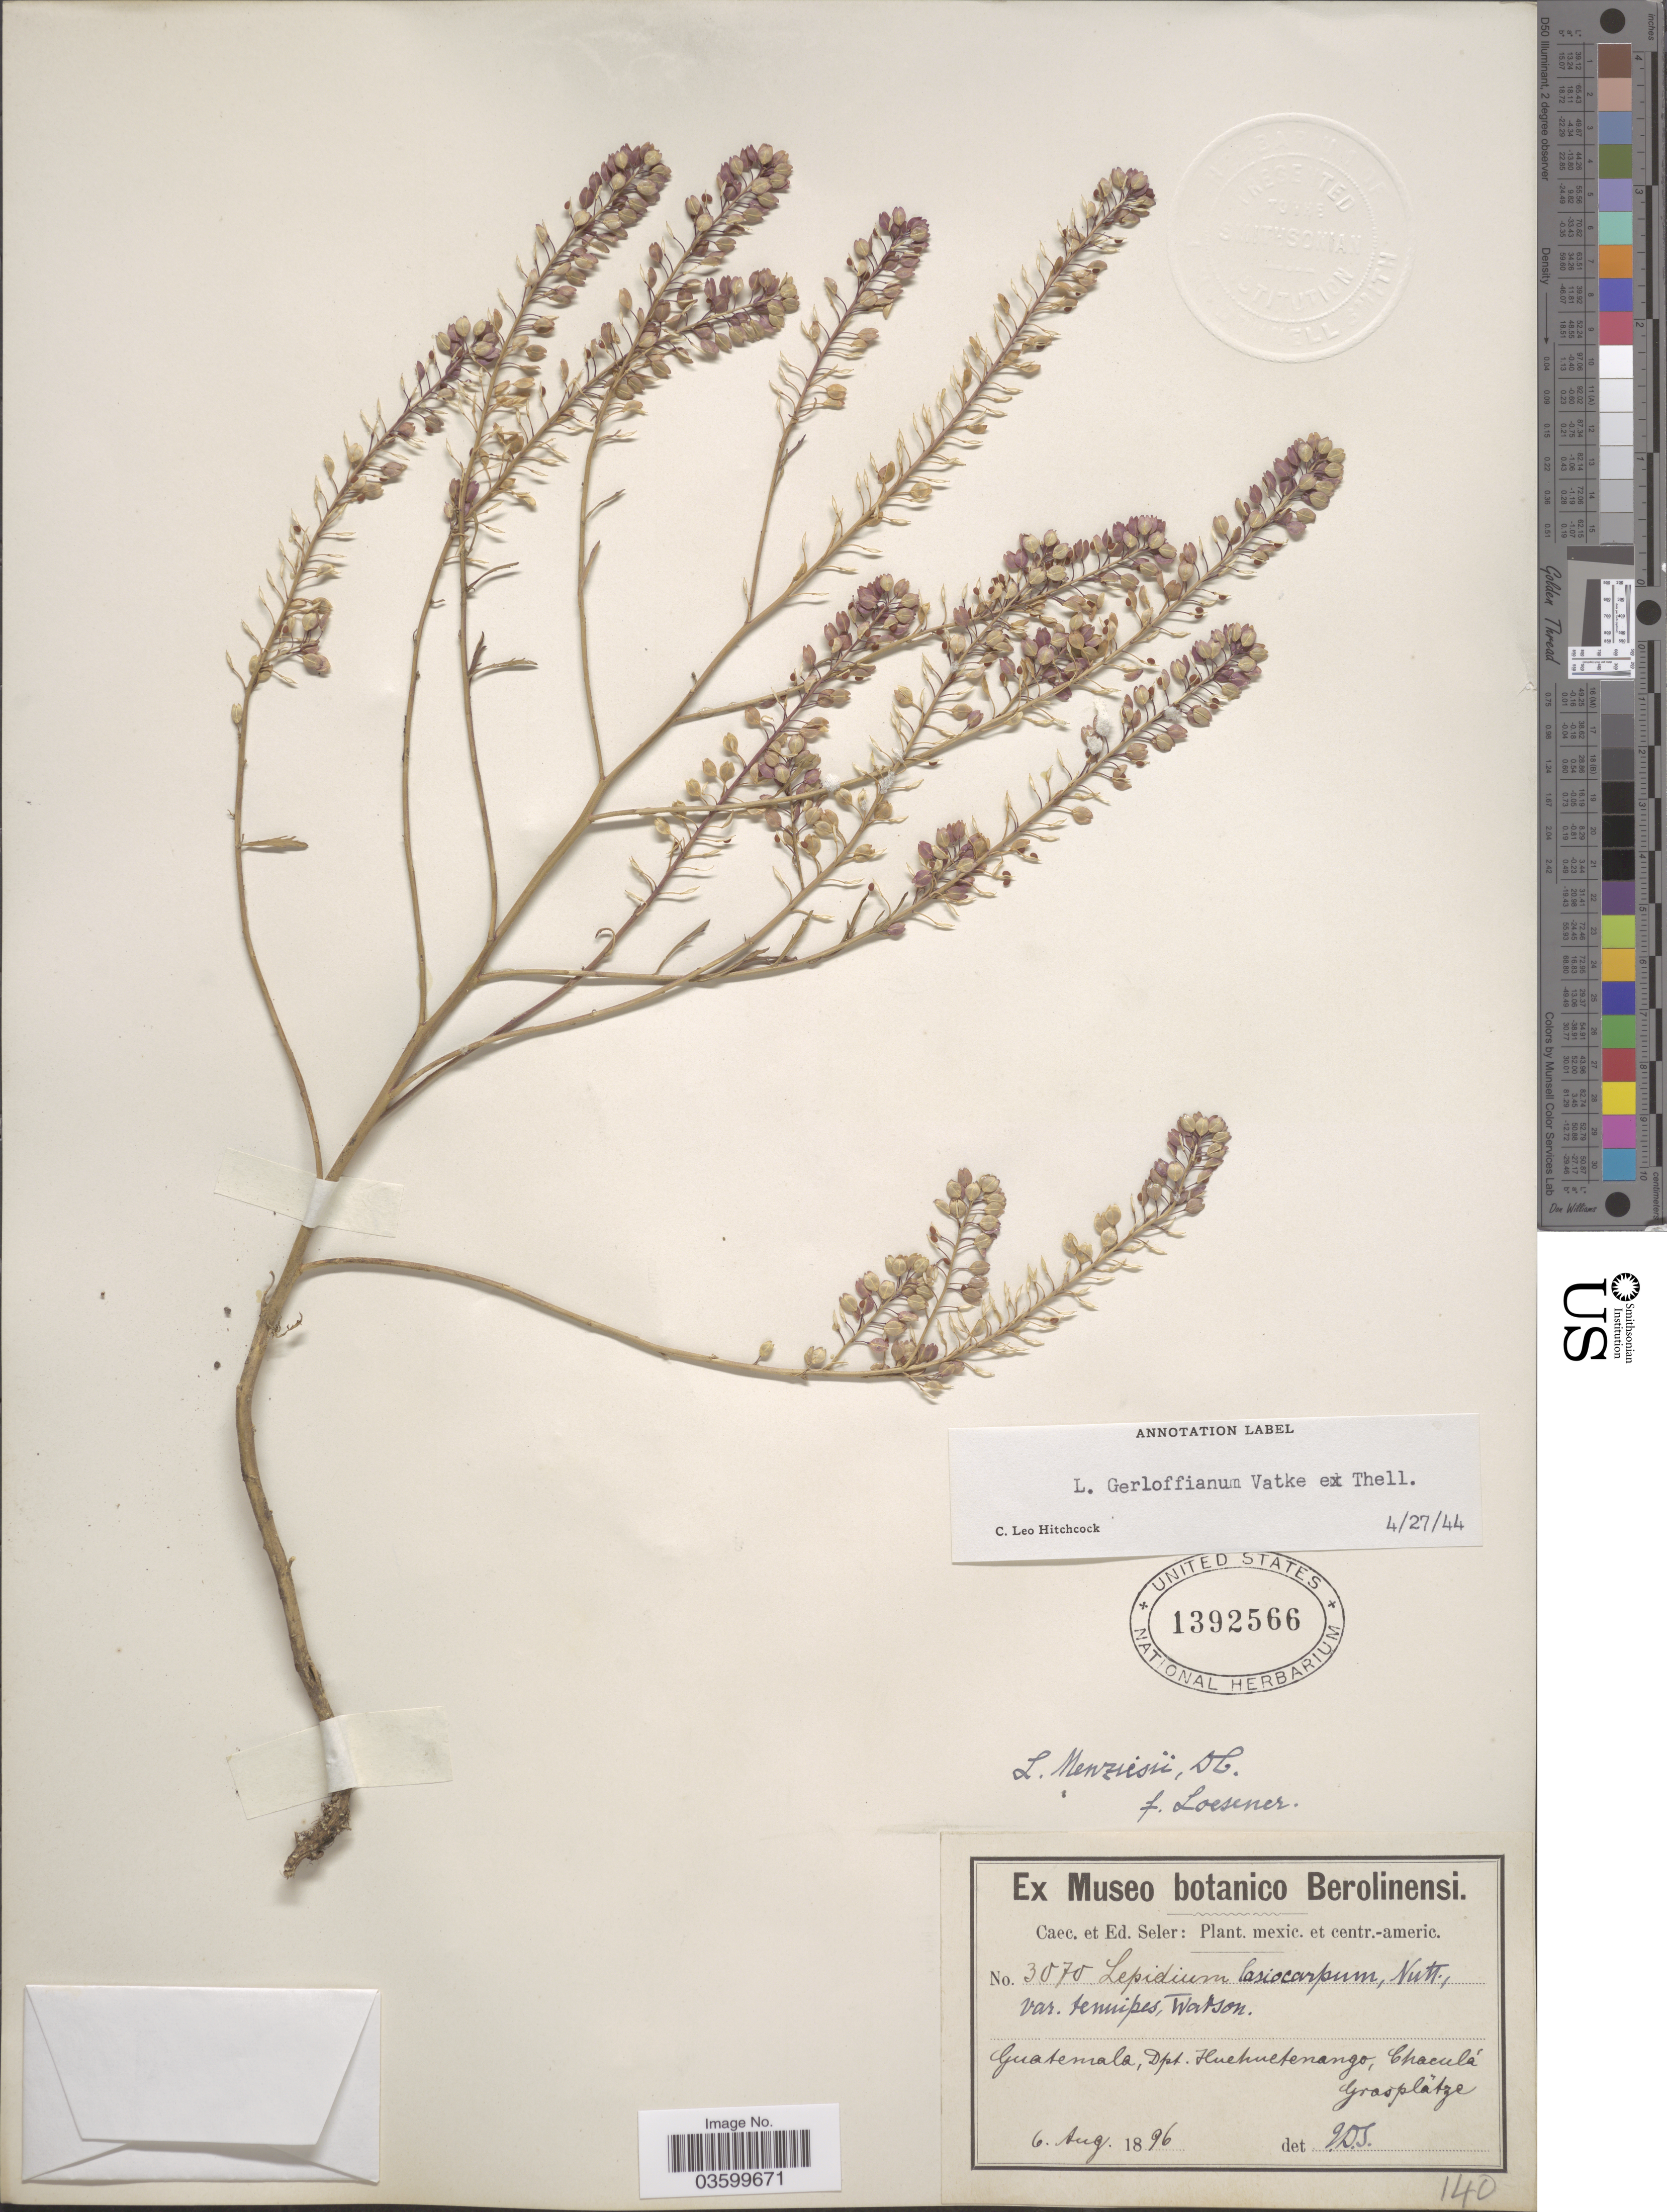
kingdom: Plantae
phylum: Tracheophyta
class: Magnoliopsida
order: Brassicales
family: Brassicaceae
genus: Lepidium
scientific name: Lepidium gerloffianum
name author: Vatke ex Thell.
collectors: ex Caec. et Ed Seler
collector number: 3070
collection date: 1896-08-06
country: Guatemala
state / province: Huehuetenango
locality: Dpt. Huehuetenango, Chaculá.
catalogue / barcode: US 1392566